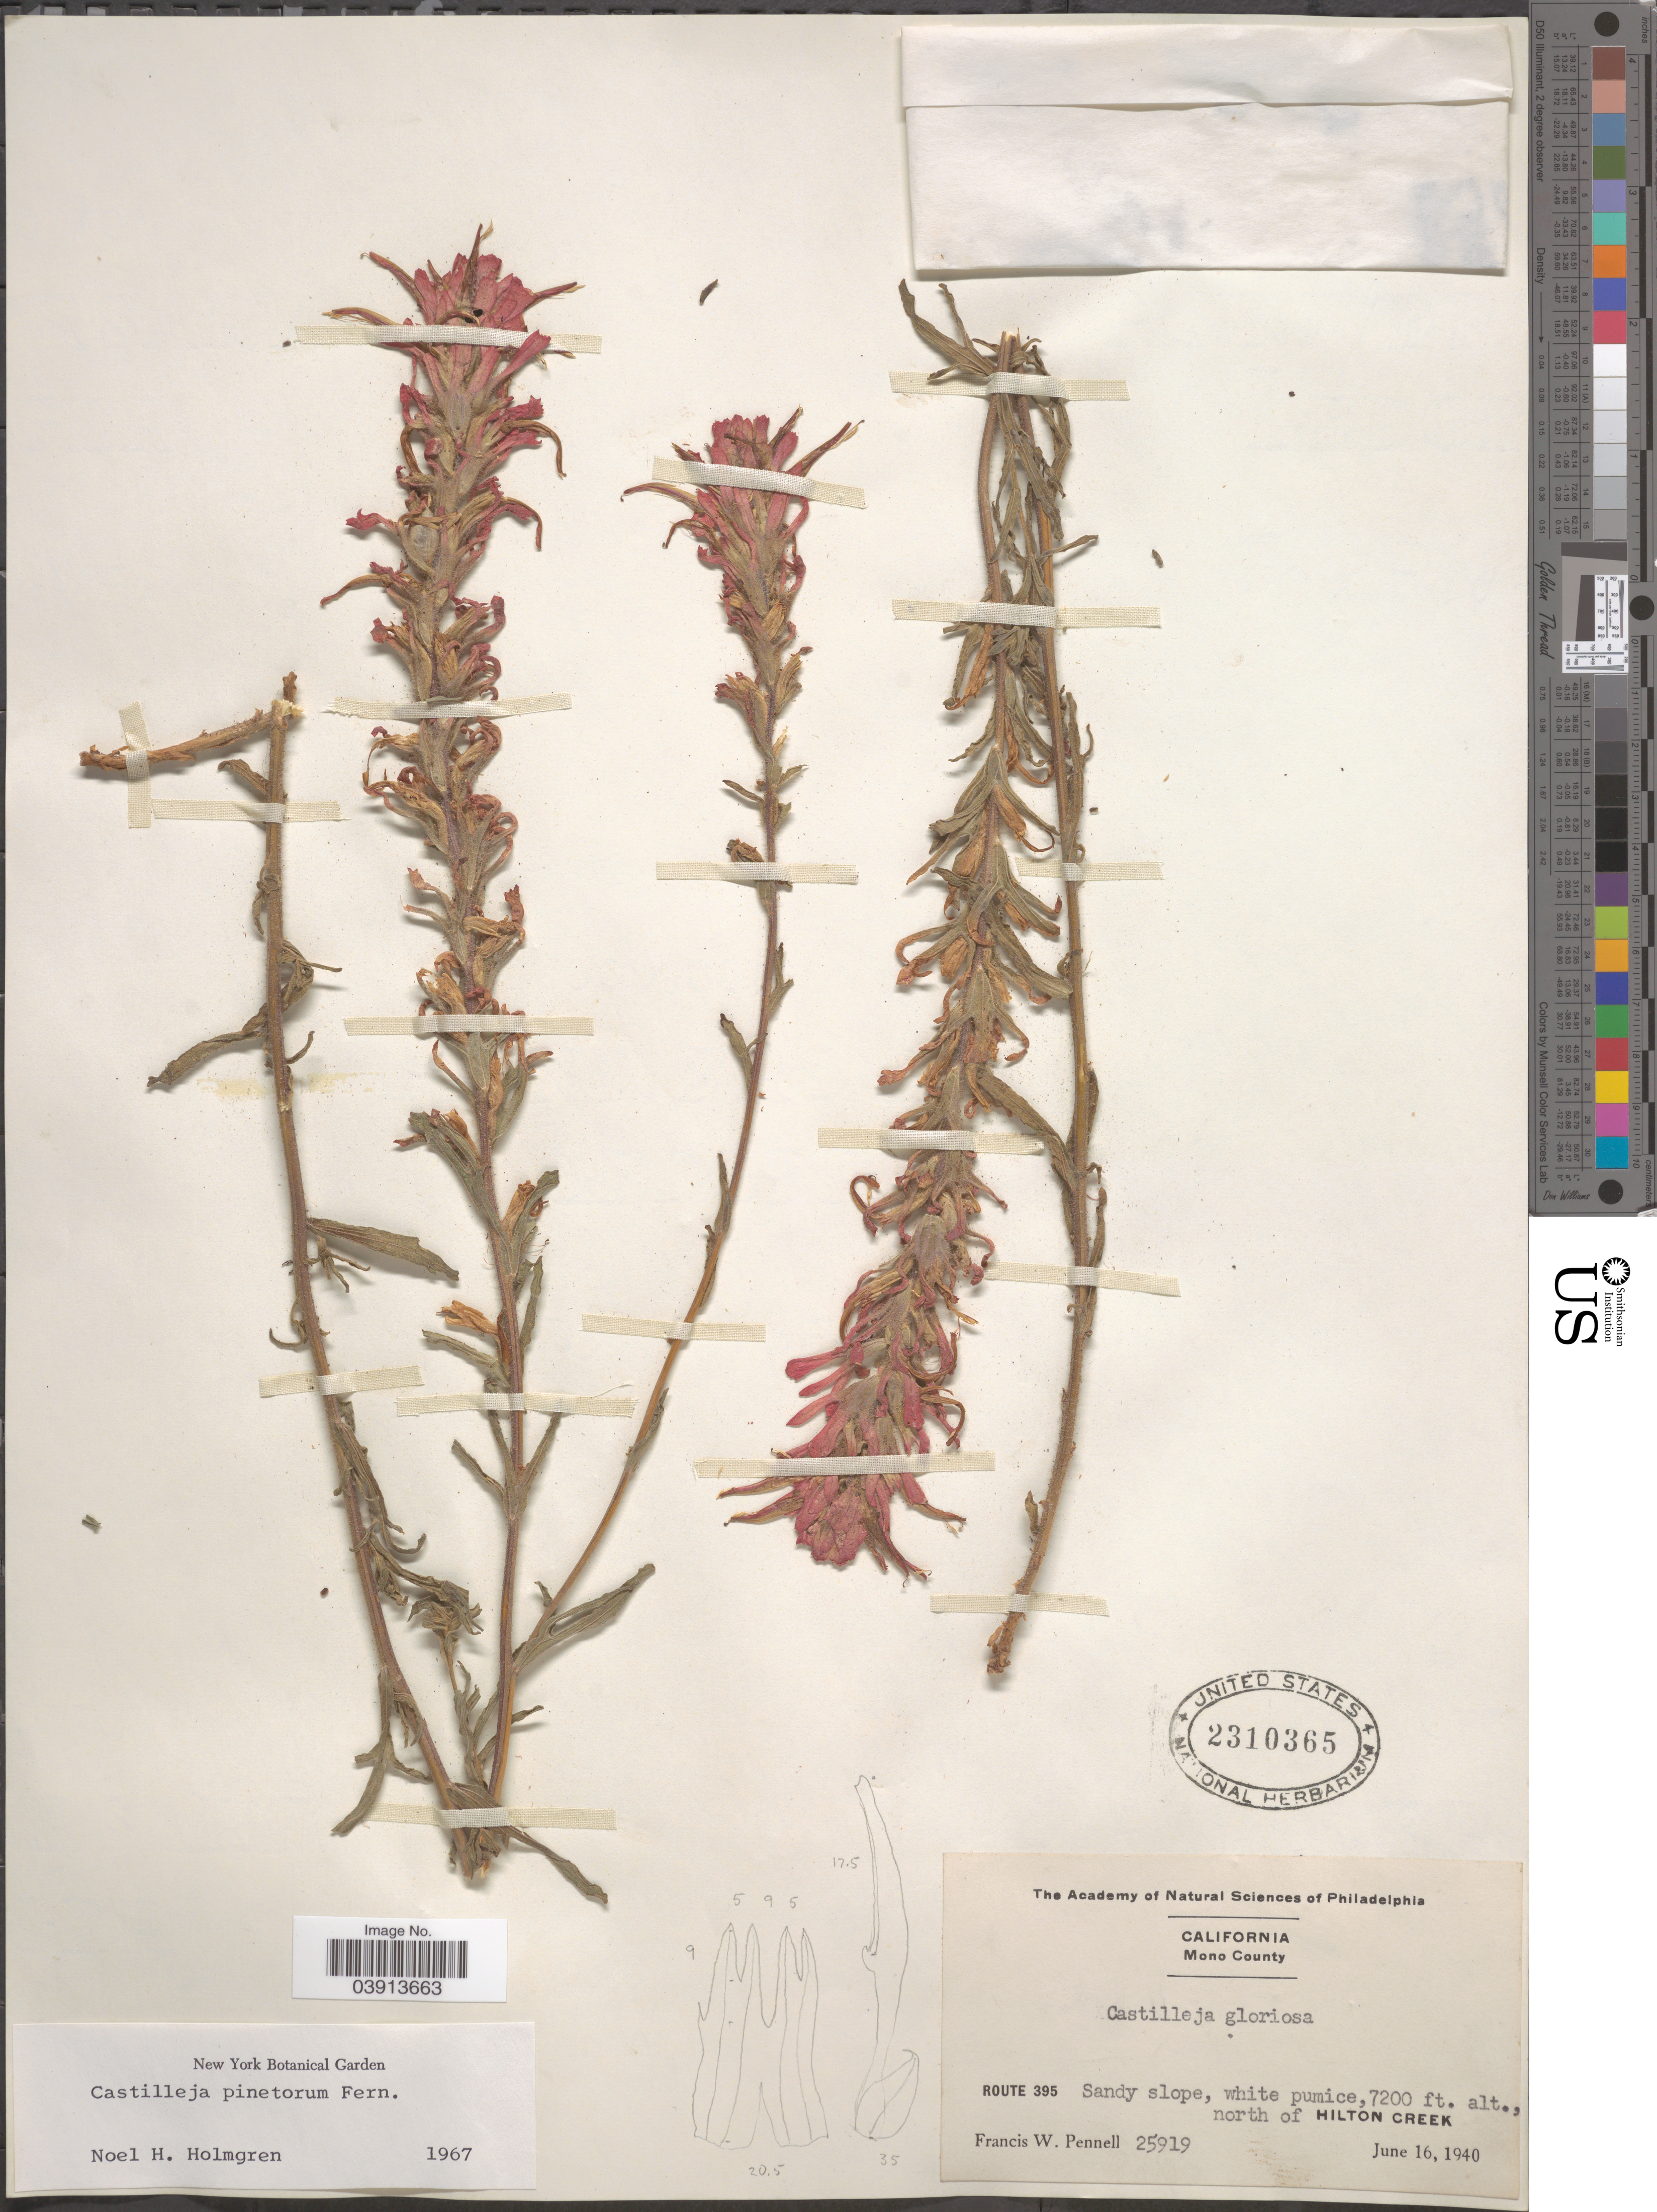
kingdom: Plantae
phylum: Tracheophyta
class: Magnoliopsida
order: Lamiales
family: Orobanchaceae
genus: Castilleja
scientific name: Castilleja pinetorum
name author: Fernald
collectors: F. W. Pennell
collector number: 25919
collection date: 1940-06-16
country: United States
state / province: California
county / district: Mono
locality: Mono County. Route 395. North of Hilton Creek.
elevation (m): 2195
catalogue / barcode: US 2310365